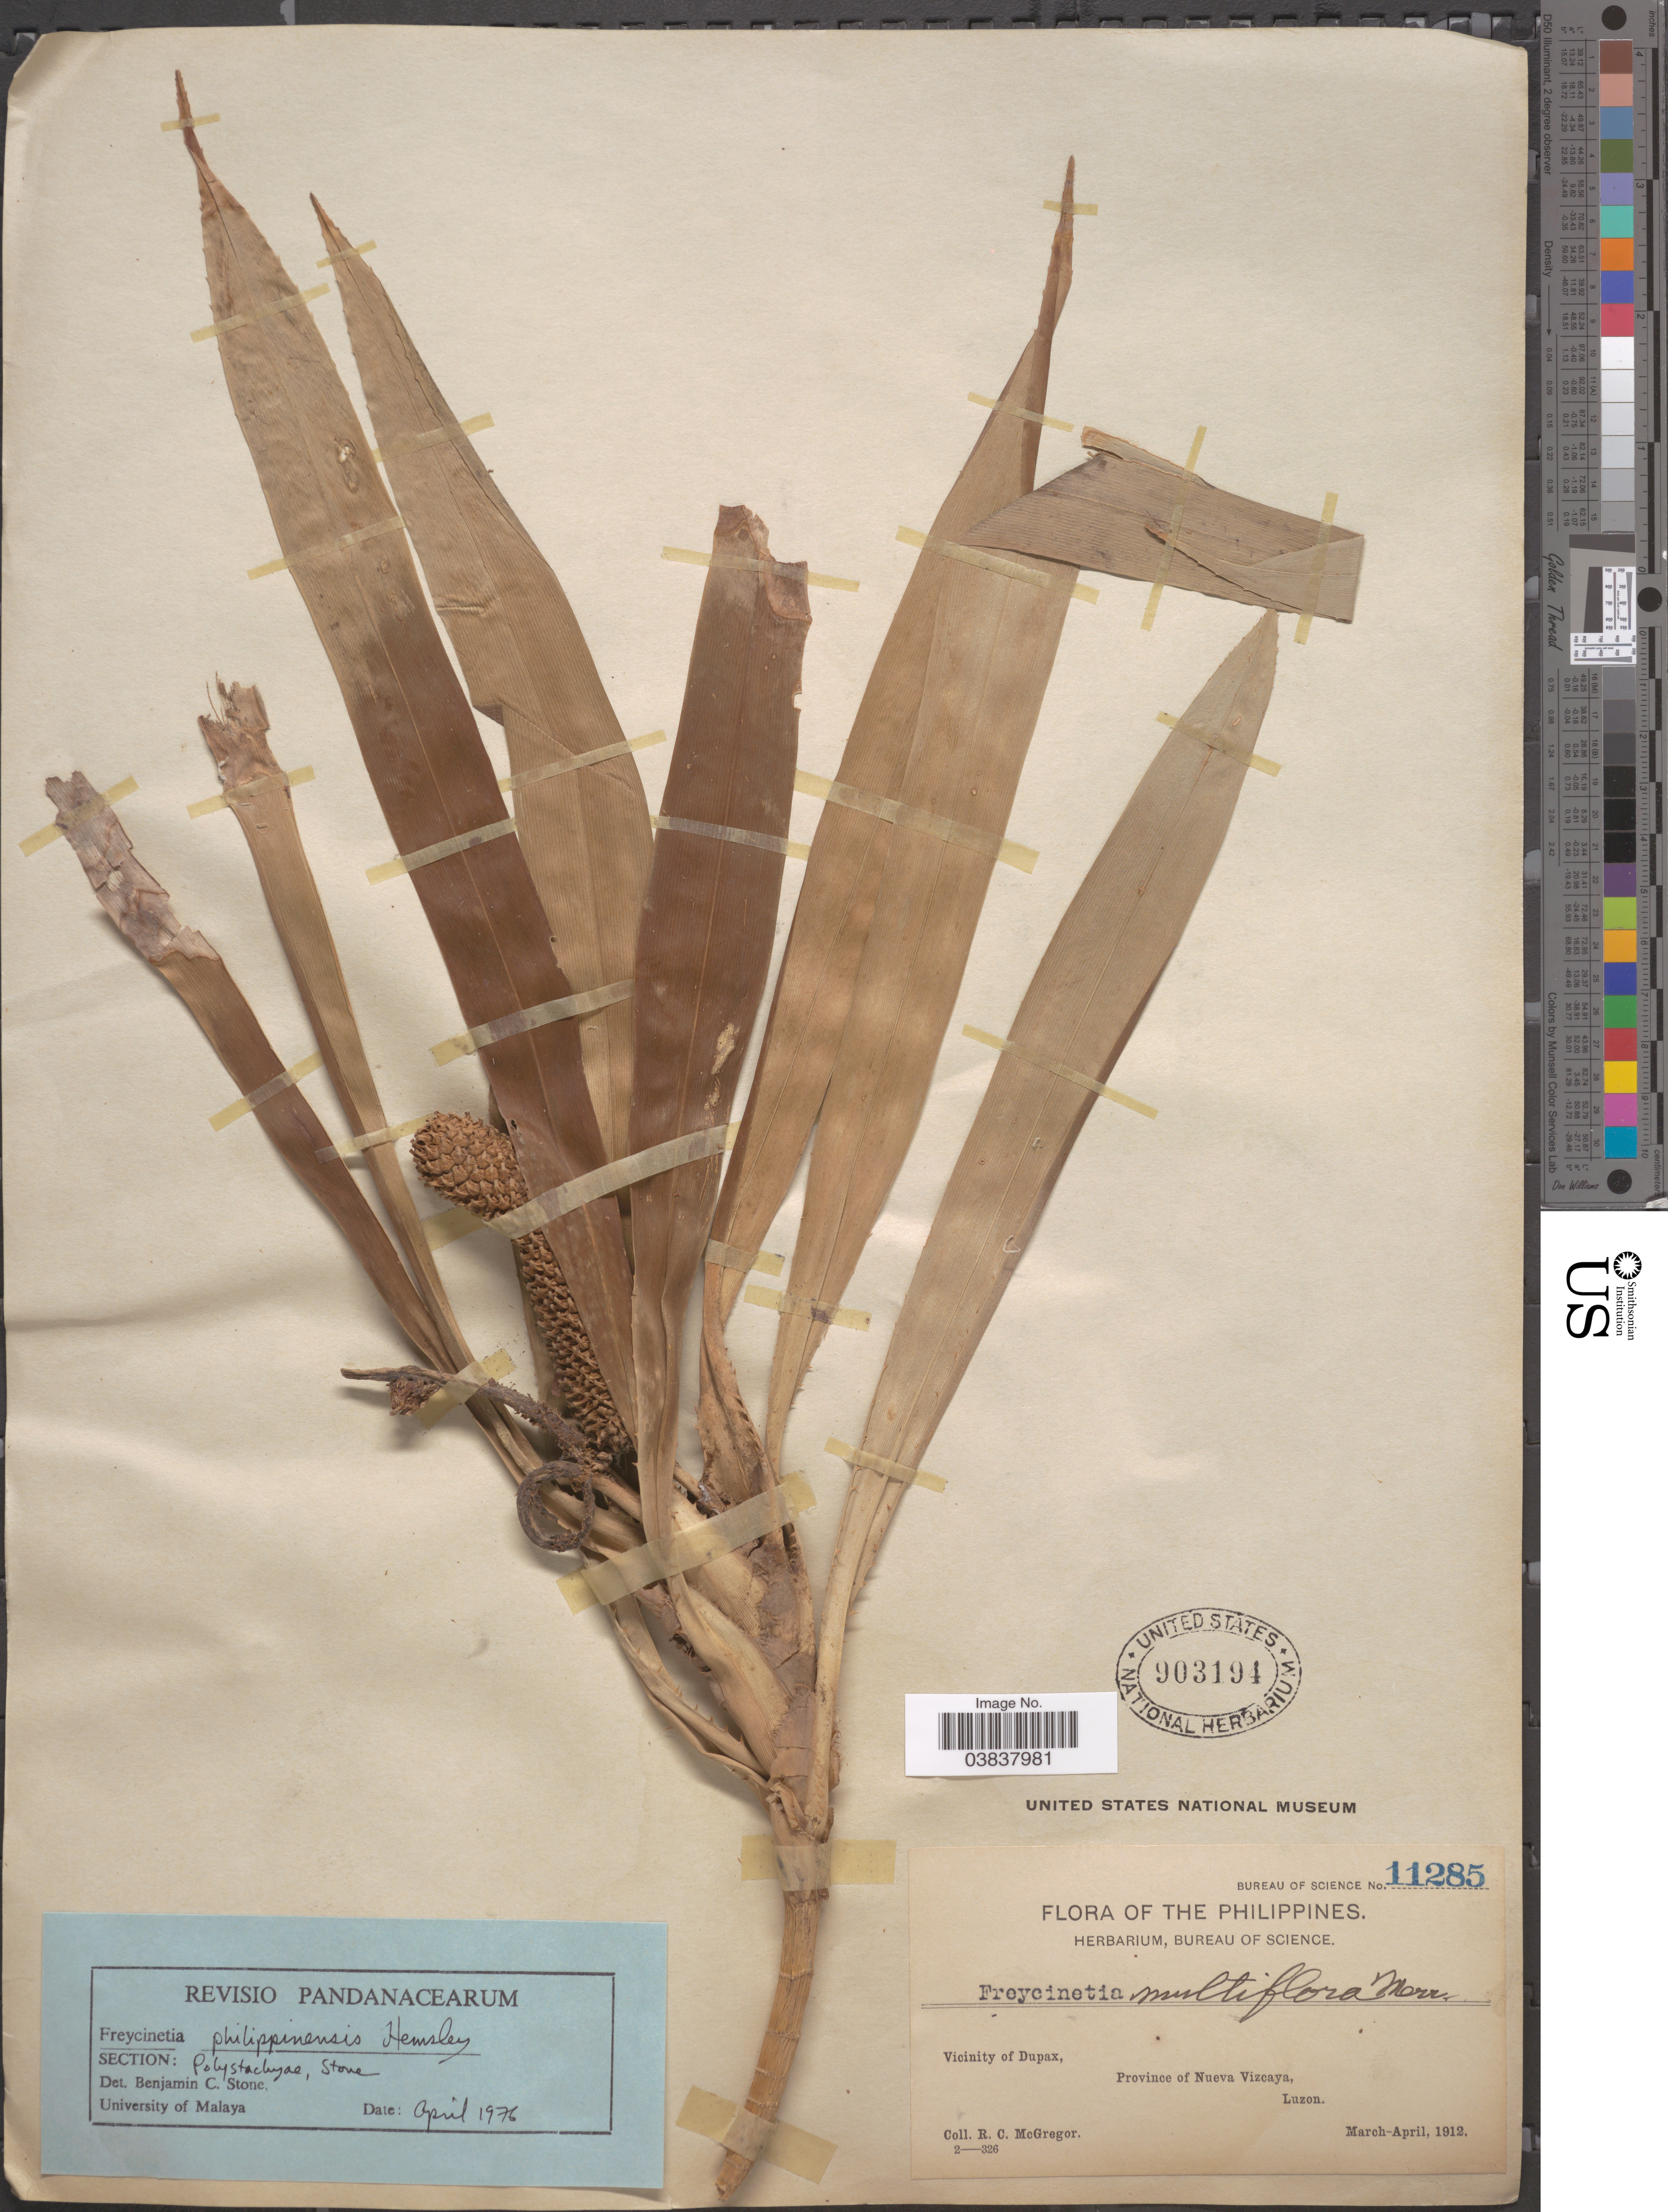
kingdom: Plantae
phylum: Tracheophyta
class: Liliopsida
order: Pandanales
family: Pandanaceae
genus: Freycinetia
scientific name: Freycinetia philippinensis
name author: Hemsl.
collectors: R. C. McGregor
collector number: Bureau of Science 11285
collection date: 1912-03/1912-04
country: Philippines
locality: Vicinity of Dupax, Province of Nueva Vizcaya, Luzon.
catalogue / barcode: US 903194